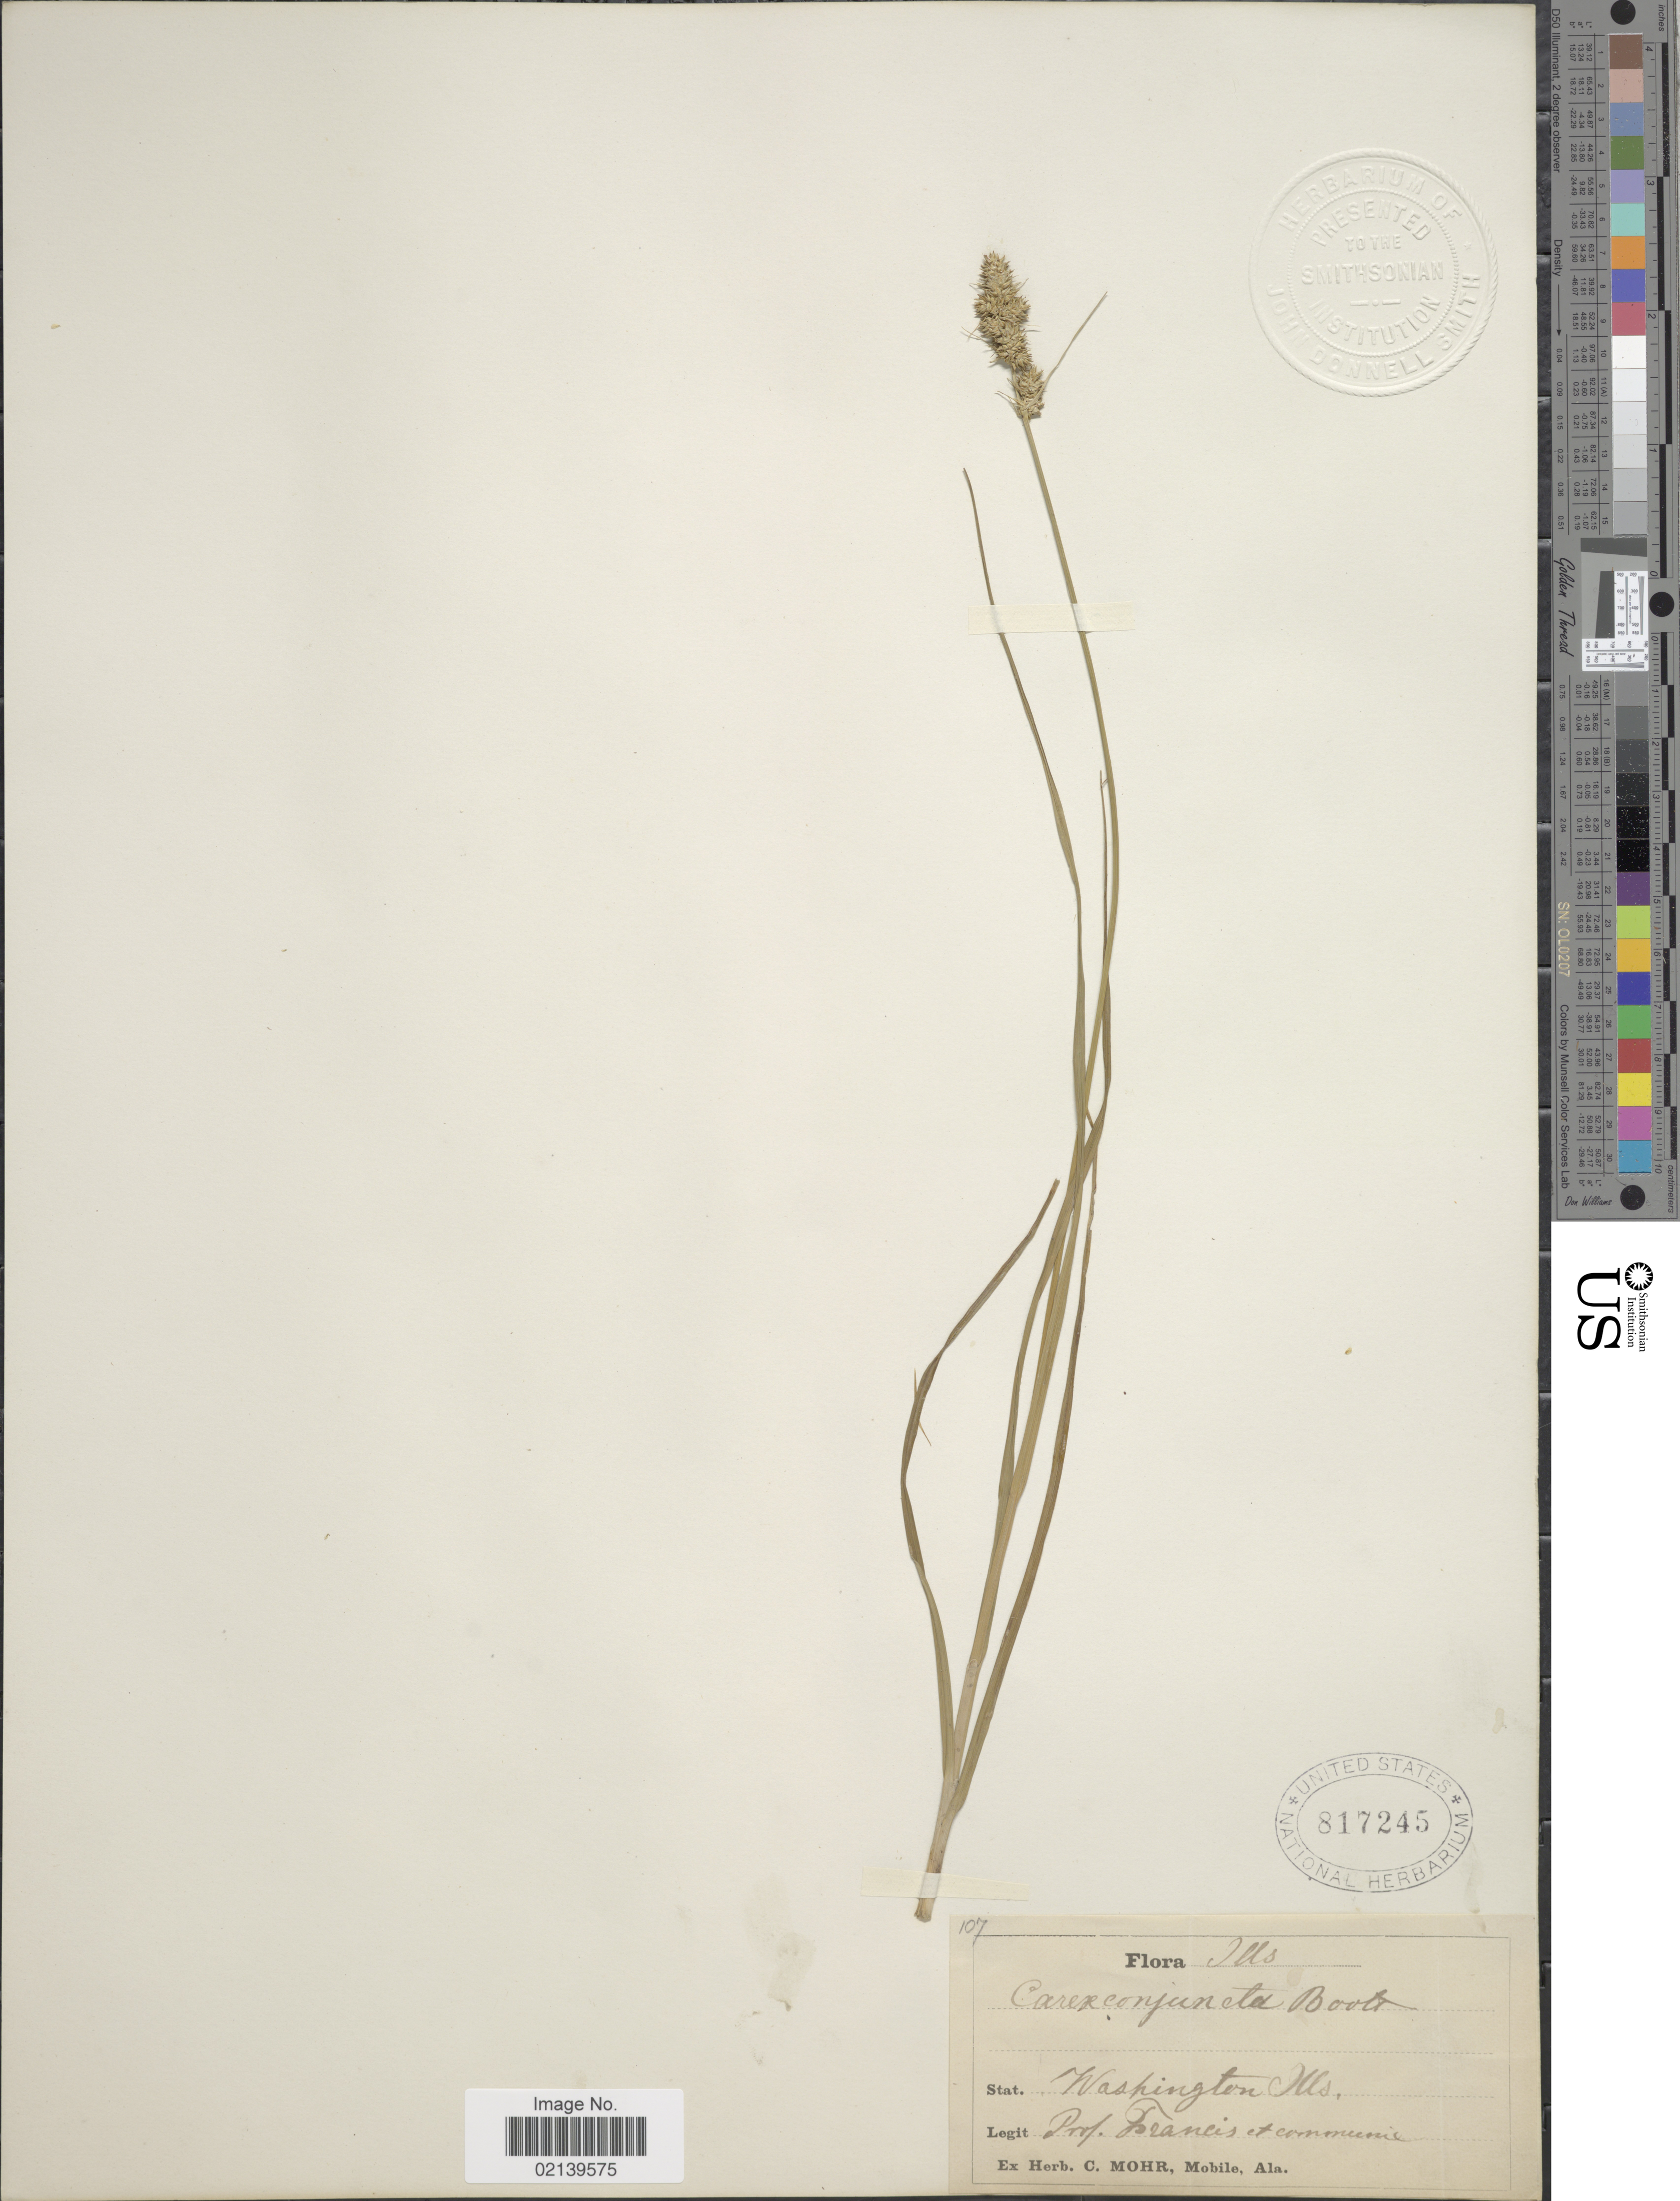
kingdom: Plantae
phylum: Tracheophyta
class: Liliopsida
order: Poales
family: Cyperaceae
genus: Carex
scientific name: Carex vulpinoidea Michx.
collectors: Francis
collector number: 107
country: United States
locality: Washington, Ills.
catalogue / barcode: US 817245